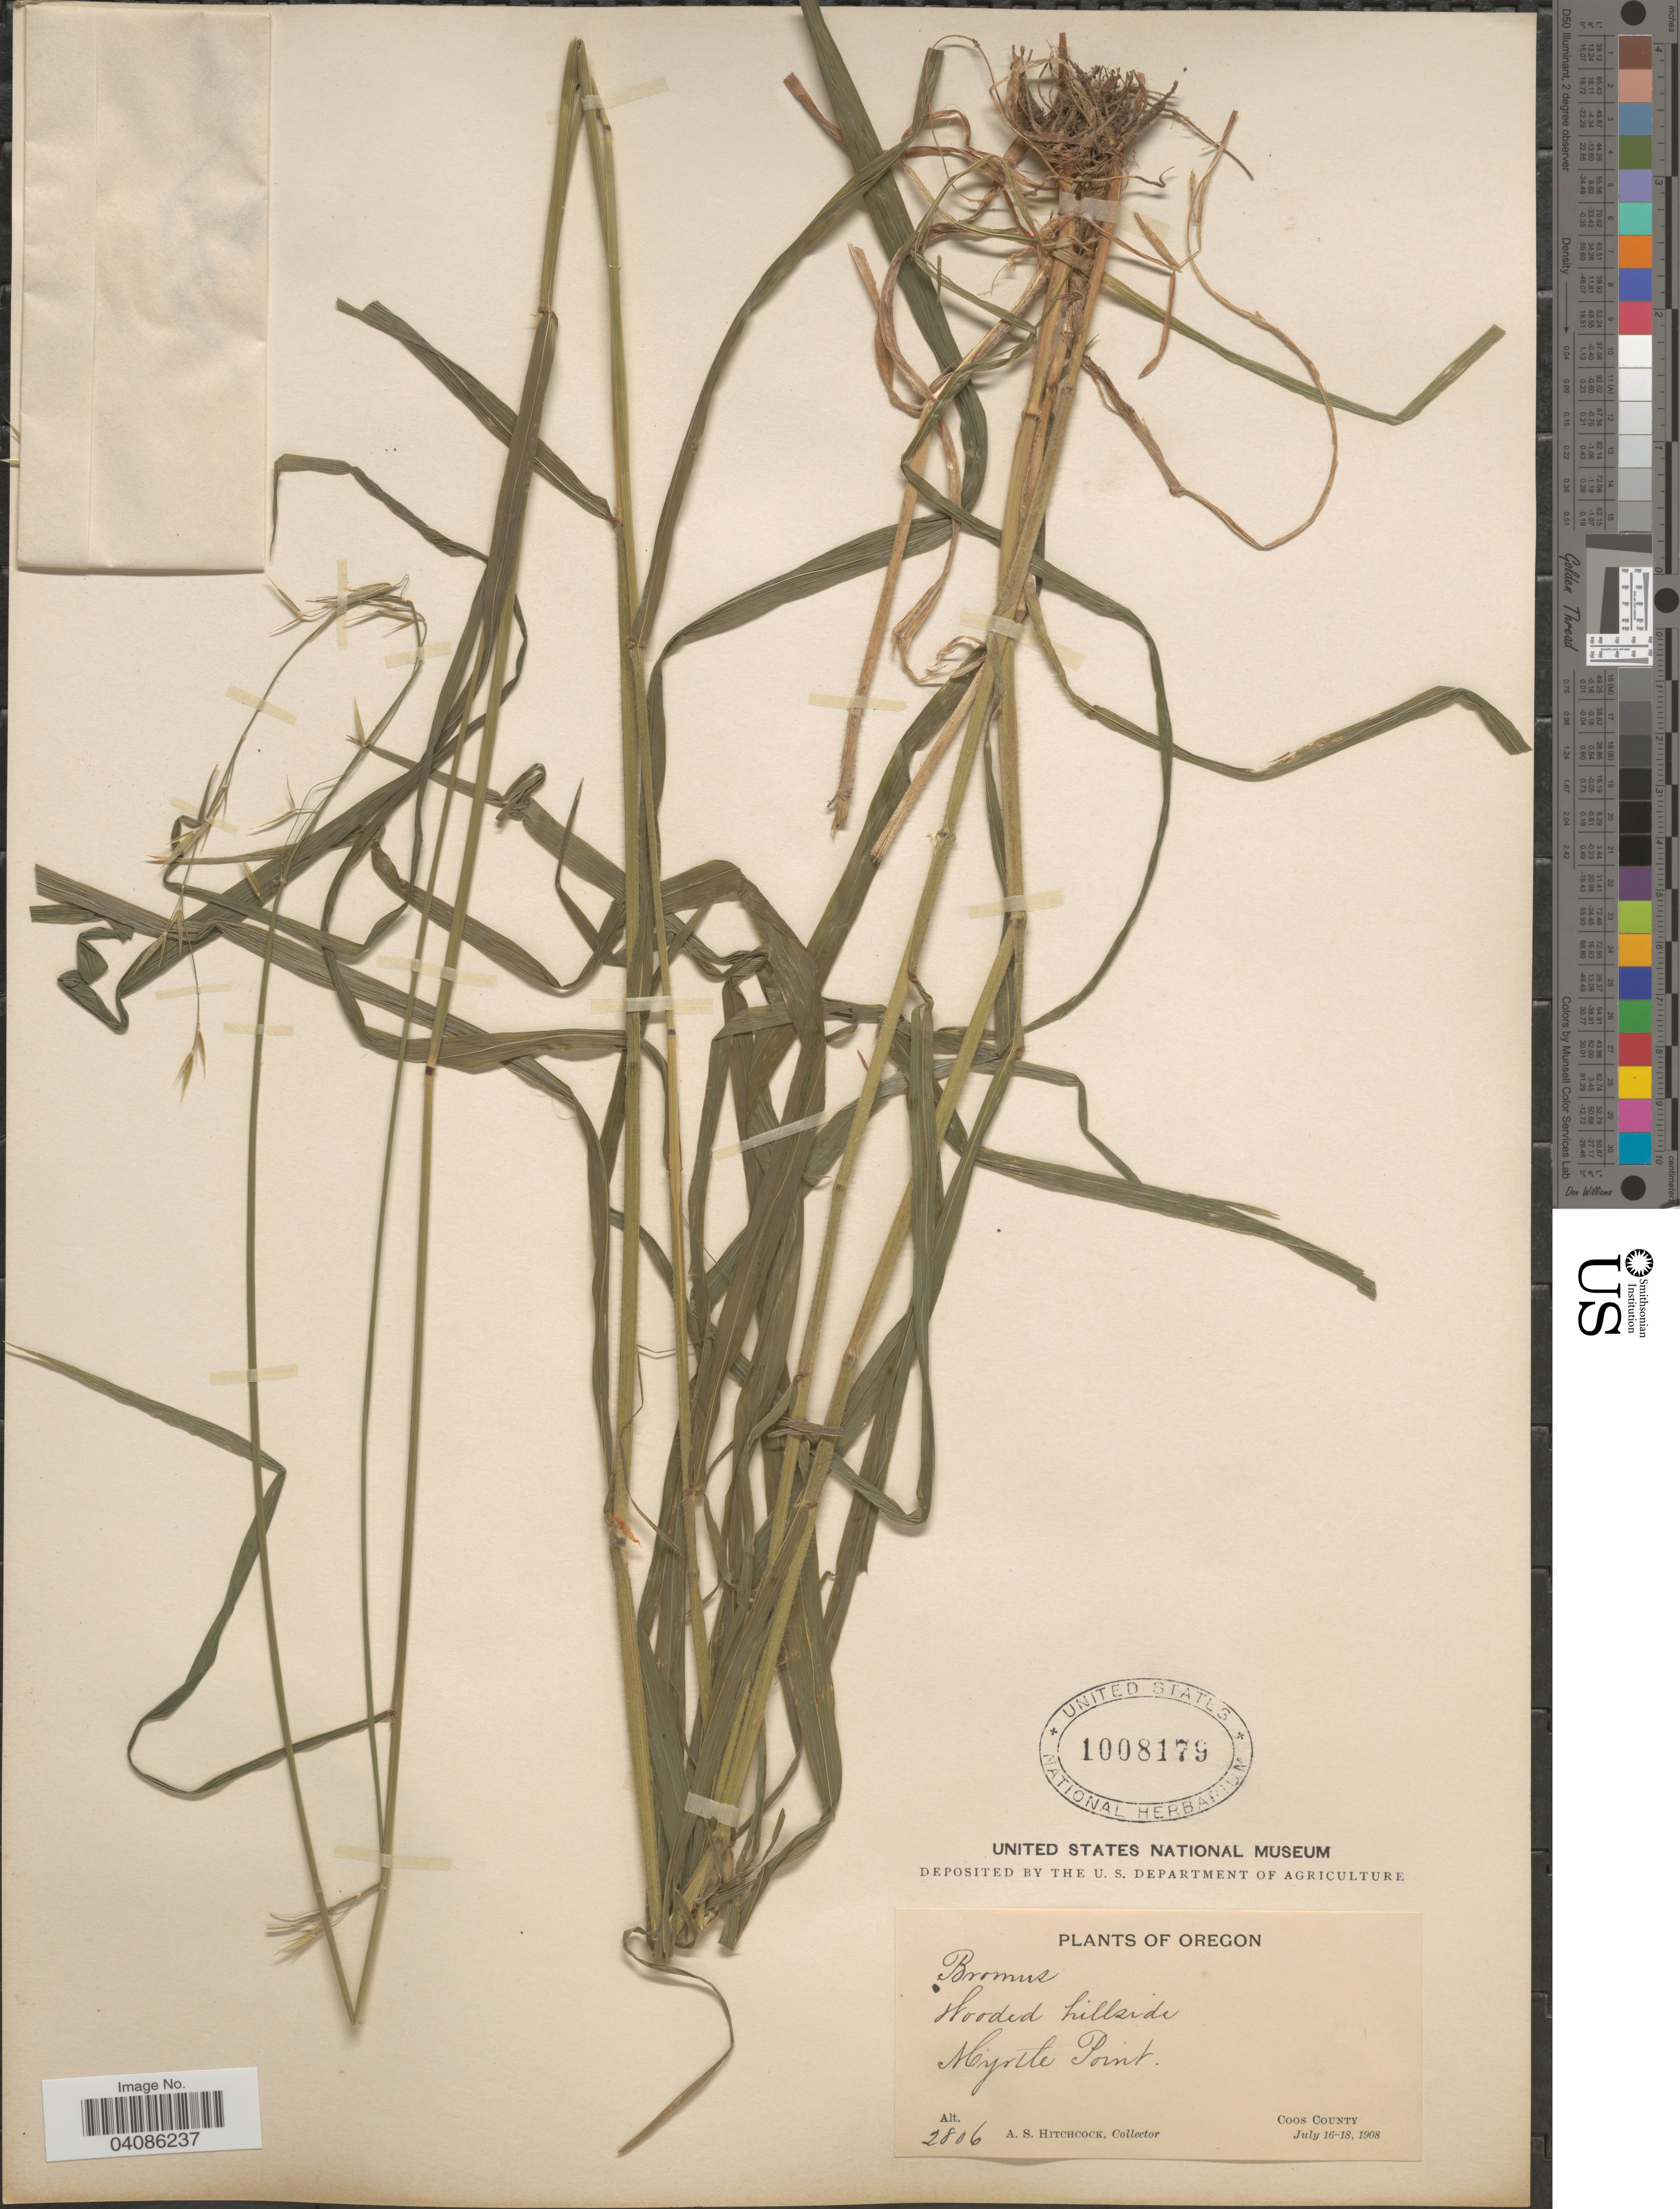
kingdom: Plantae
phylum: Tracheophyta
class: Liliopsida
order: Poales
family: Poaceae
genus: Bromus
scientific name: Bromus texensis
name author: (Shear) Hitchc.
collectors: A. S. Hitchcock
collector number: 2806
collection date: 1908-07-16/1908-07-18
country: United States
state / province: Oregon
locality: Wooded hillside, Myrtle Point. Coos County.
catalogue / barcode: US 1008179